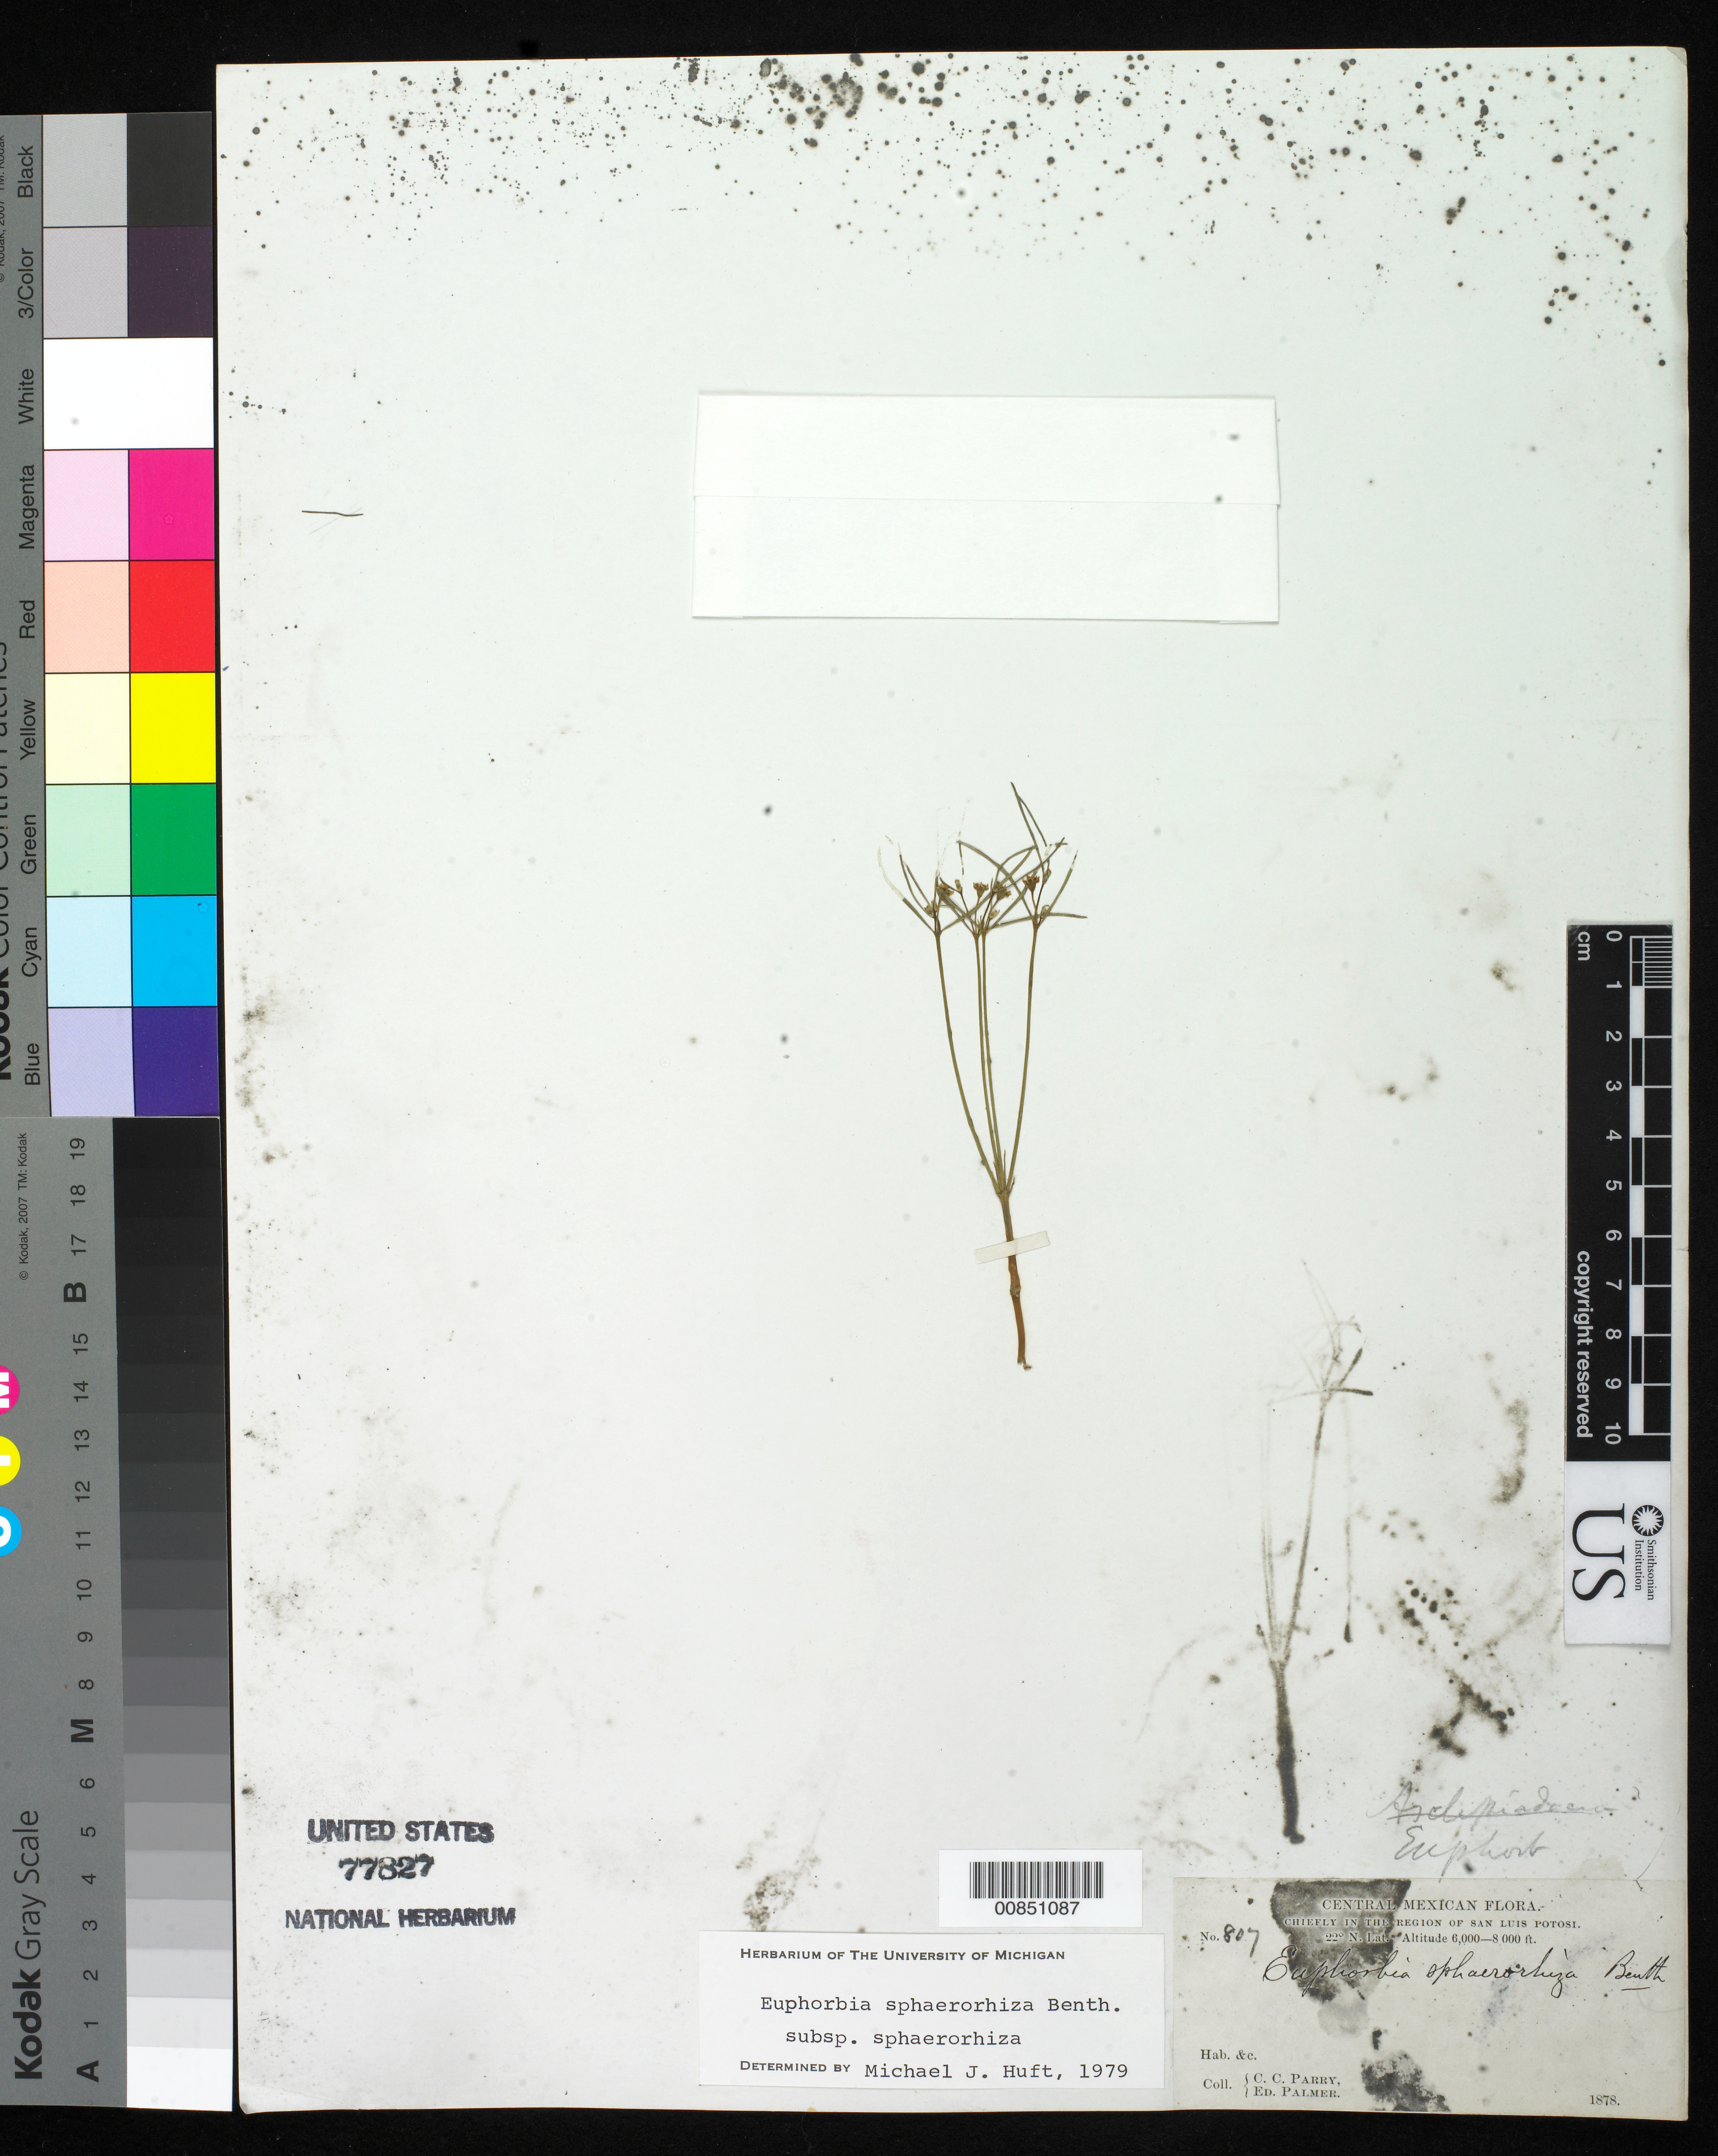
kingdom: Plantae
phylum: Tracheophyta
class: Magnoliopsida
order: Malpighiales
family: Euphorbiaceae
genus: Euphorbia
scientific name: Euphorbia sphaerorhiza subsp. sphaerorhiza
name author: Benth.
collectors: C. C. Parry & E. Palmer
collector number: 807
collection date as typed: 1878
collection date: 1878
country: Mexico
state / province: San Luis Potosí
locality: Chiefly in the region of San Luis Potosí.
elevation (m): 1829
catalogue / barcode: US 77827